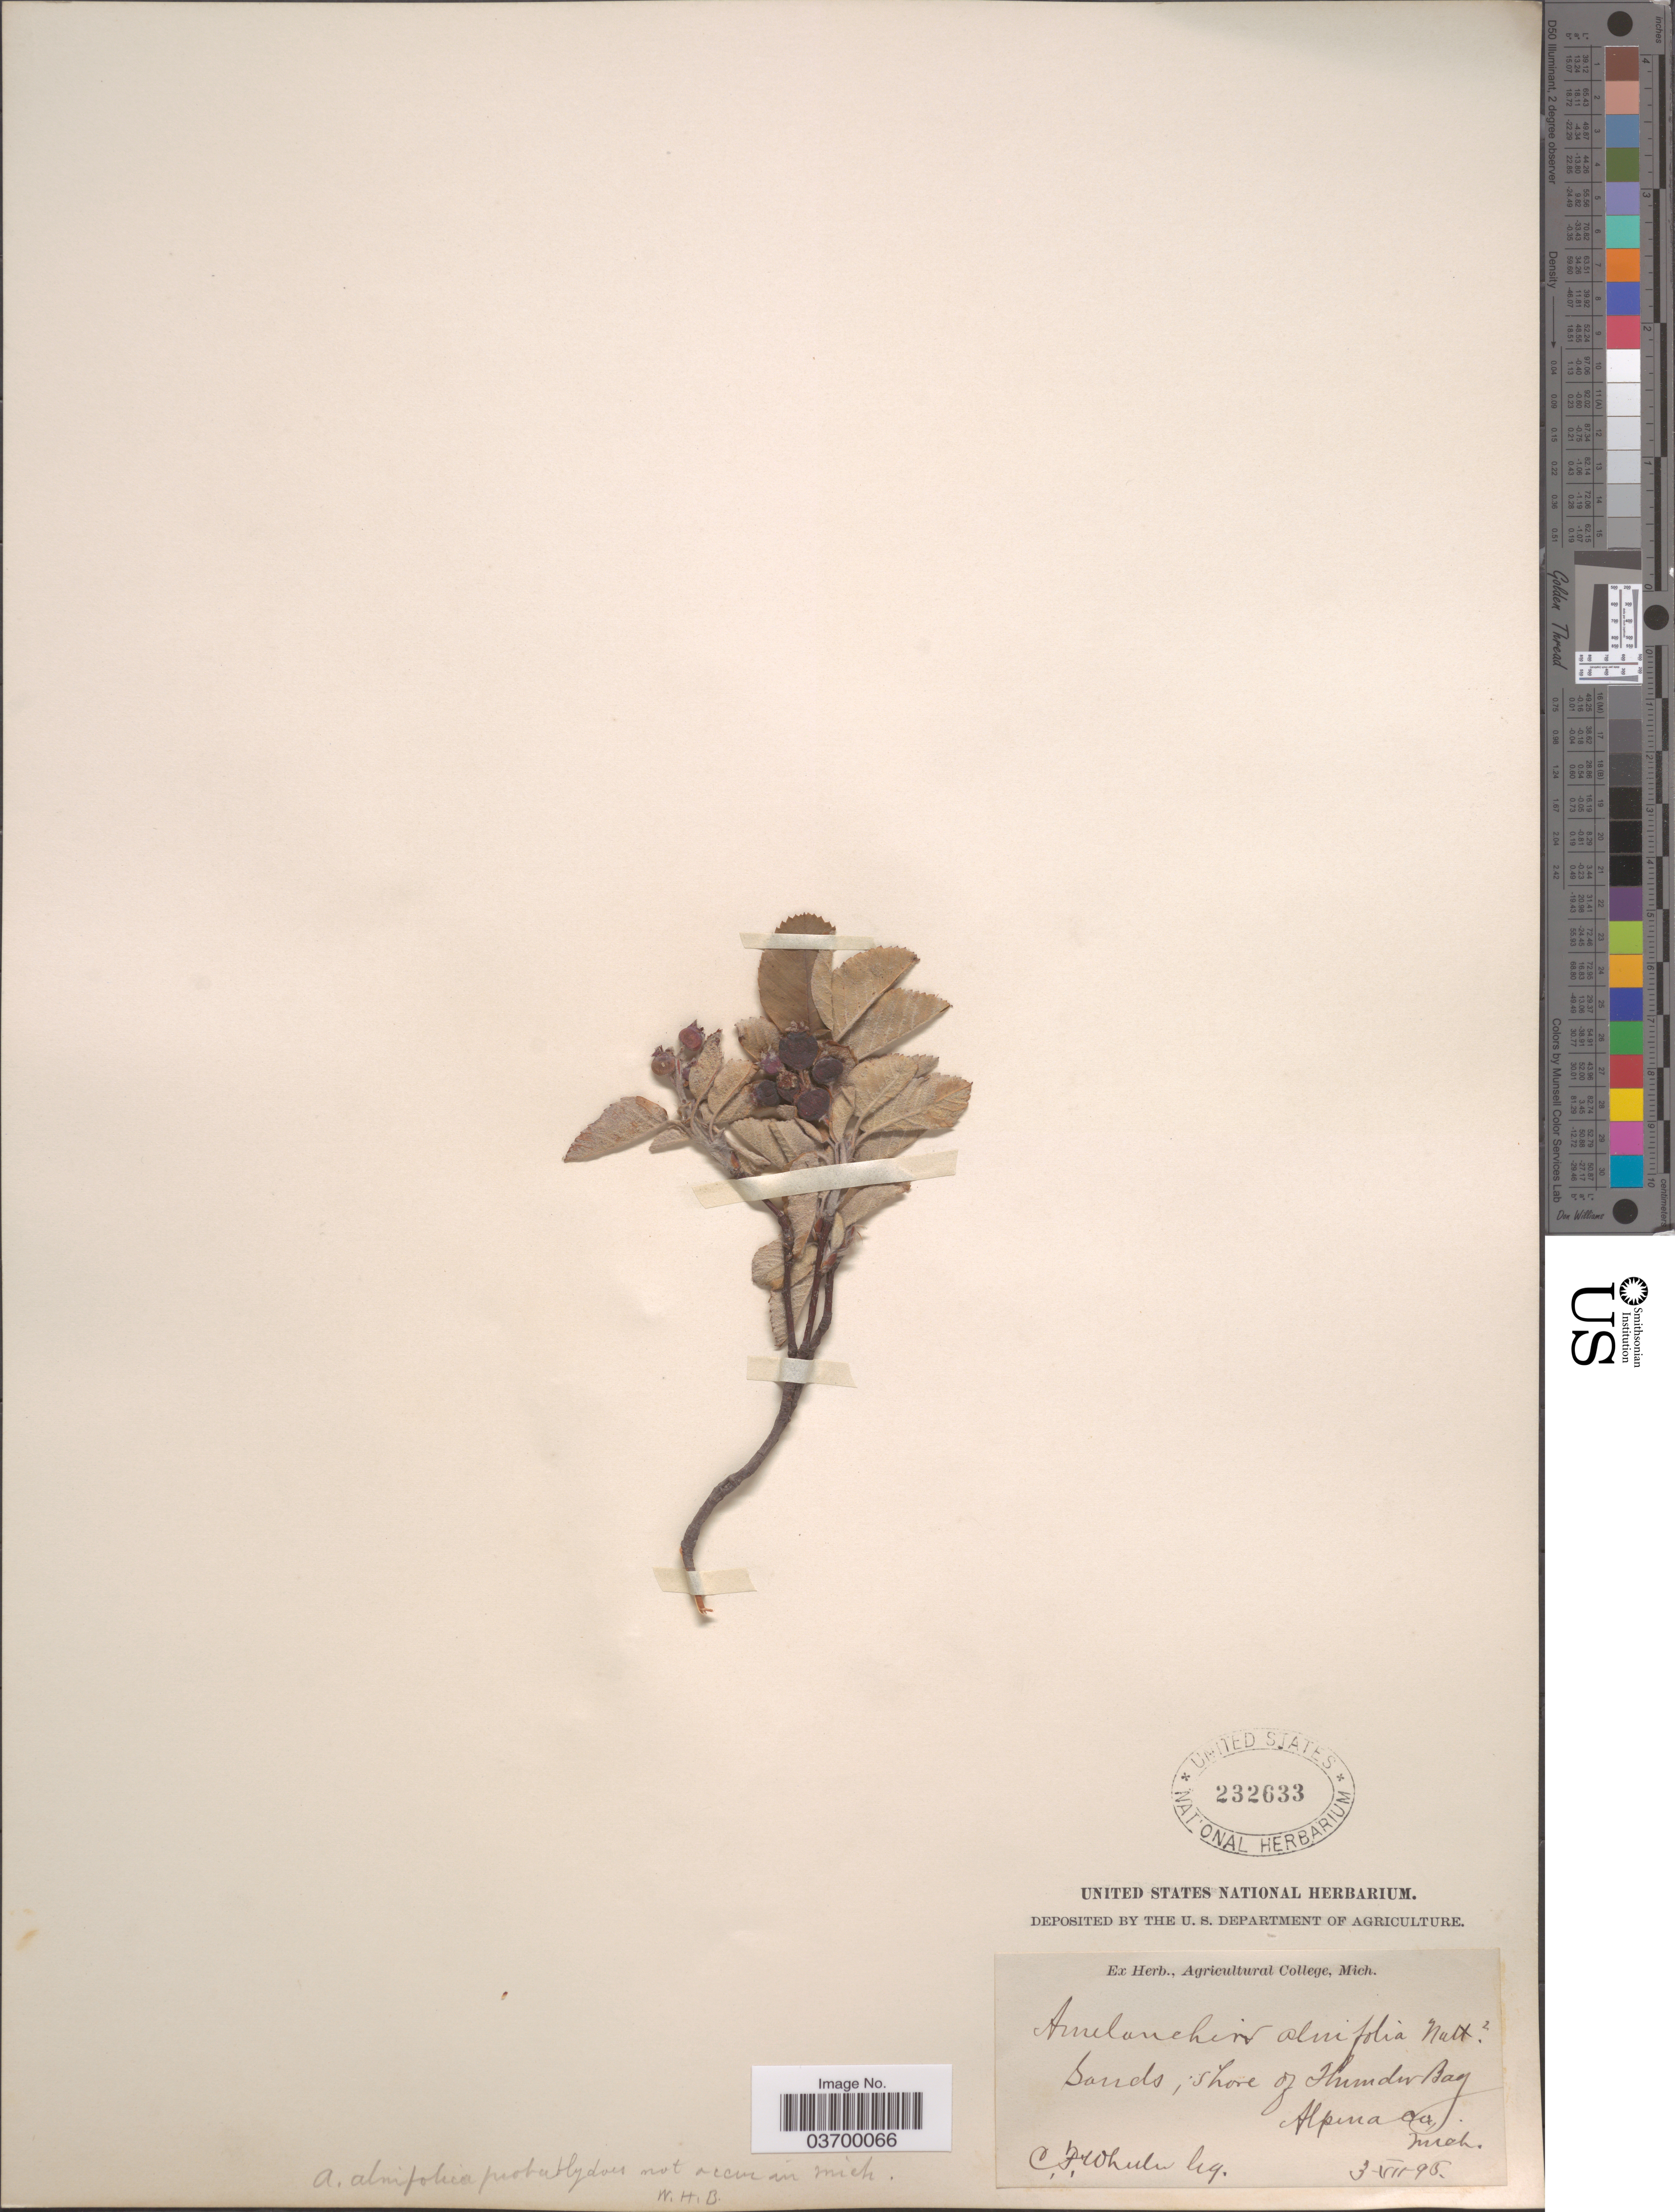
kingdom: Plantae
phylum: Tracheophyta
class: Magnoliopsida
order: Rosales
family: Rosaceae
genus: Amelanchier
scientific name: Amelanchier alnifolia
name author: (Nutt.) Nutt. ex M. Roem.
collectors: C. Wheeler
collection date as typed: Transcribed d/m/y: 3/7/95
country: United States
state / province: Michigan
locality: Sands, shore of Thunder Bay. Alpina Co.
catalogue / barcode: US 232633